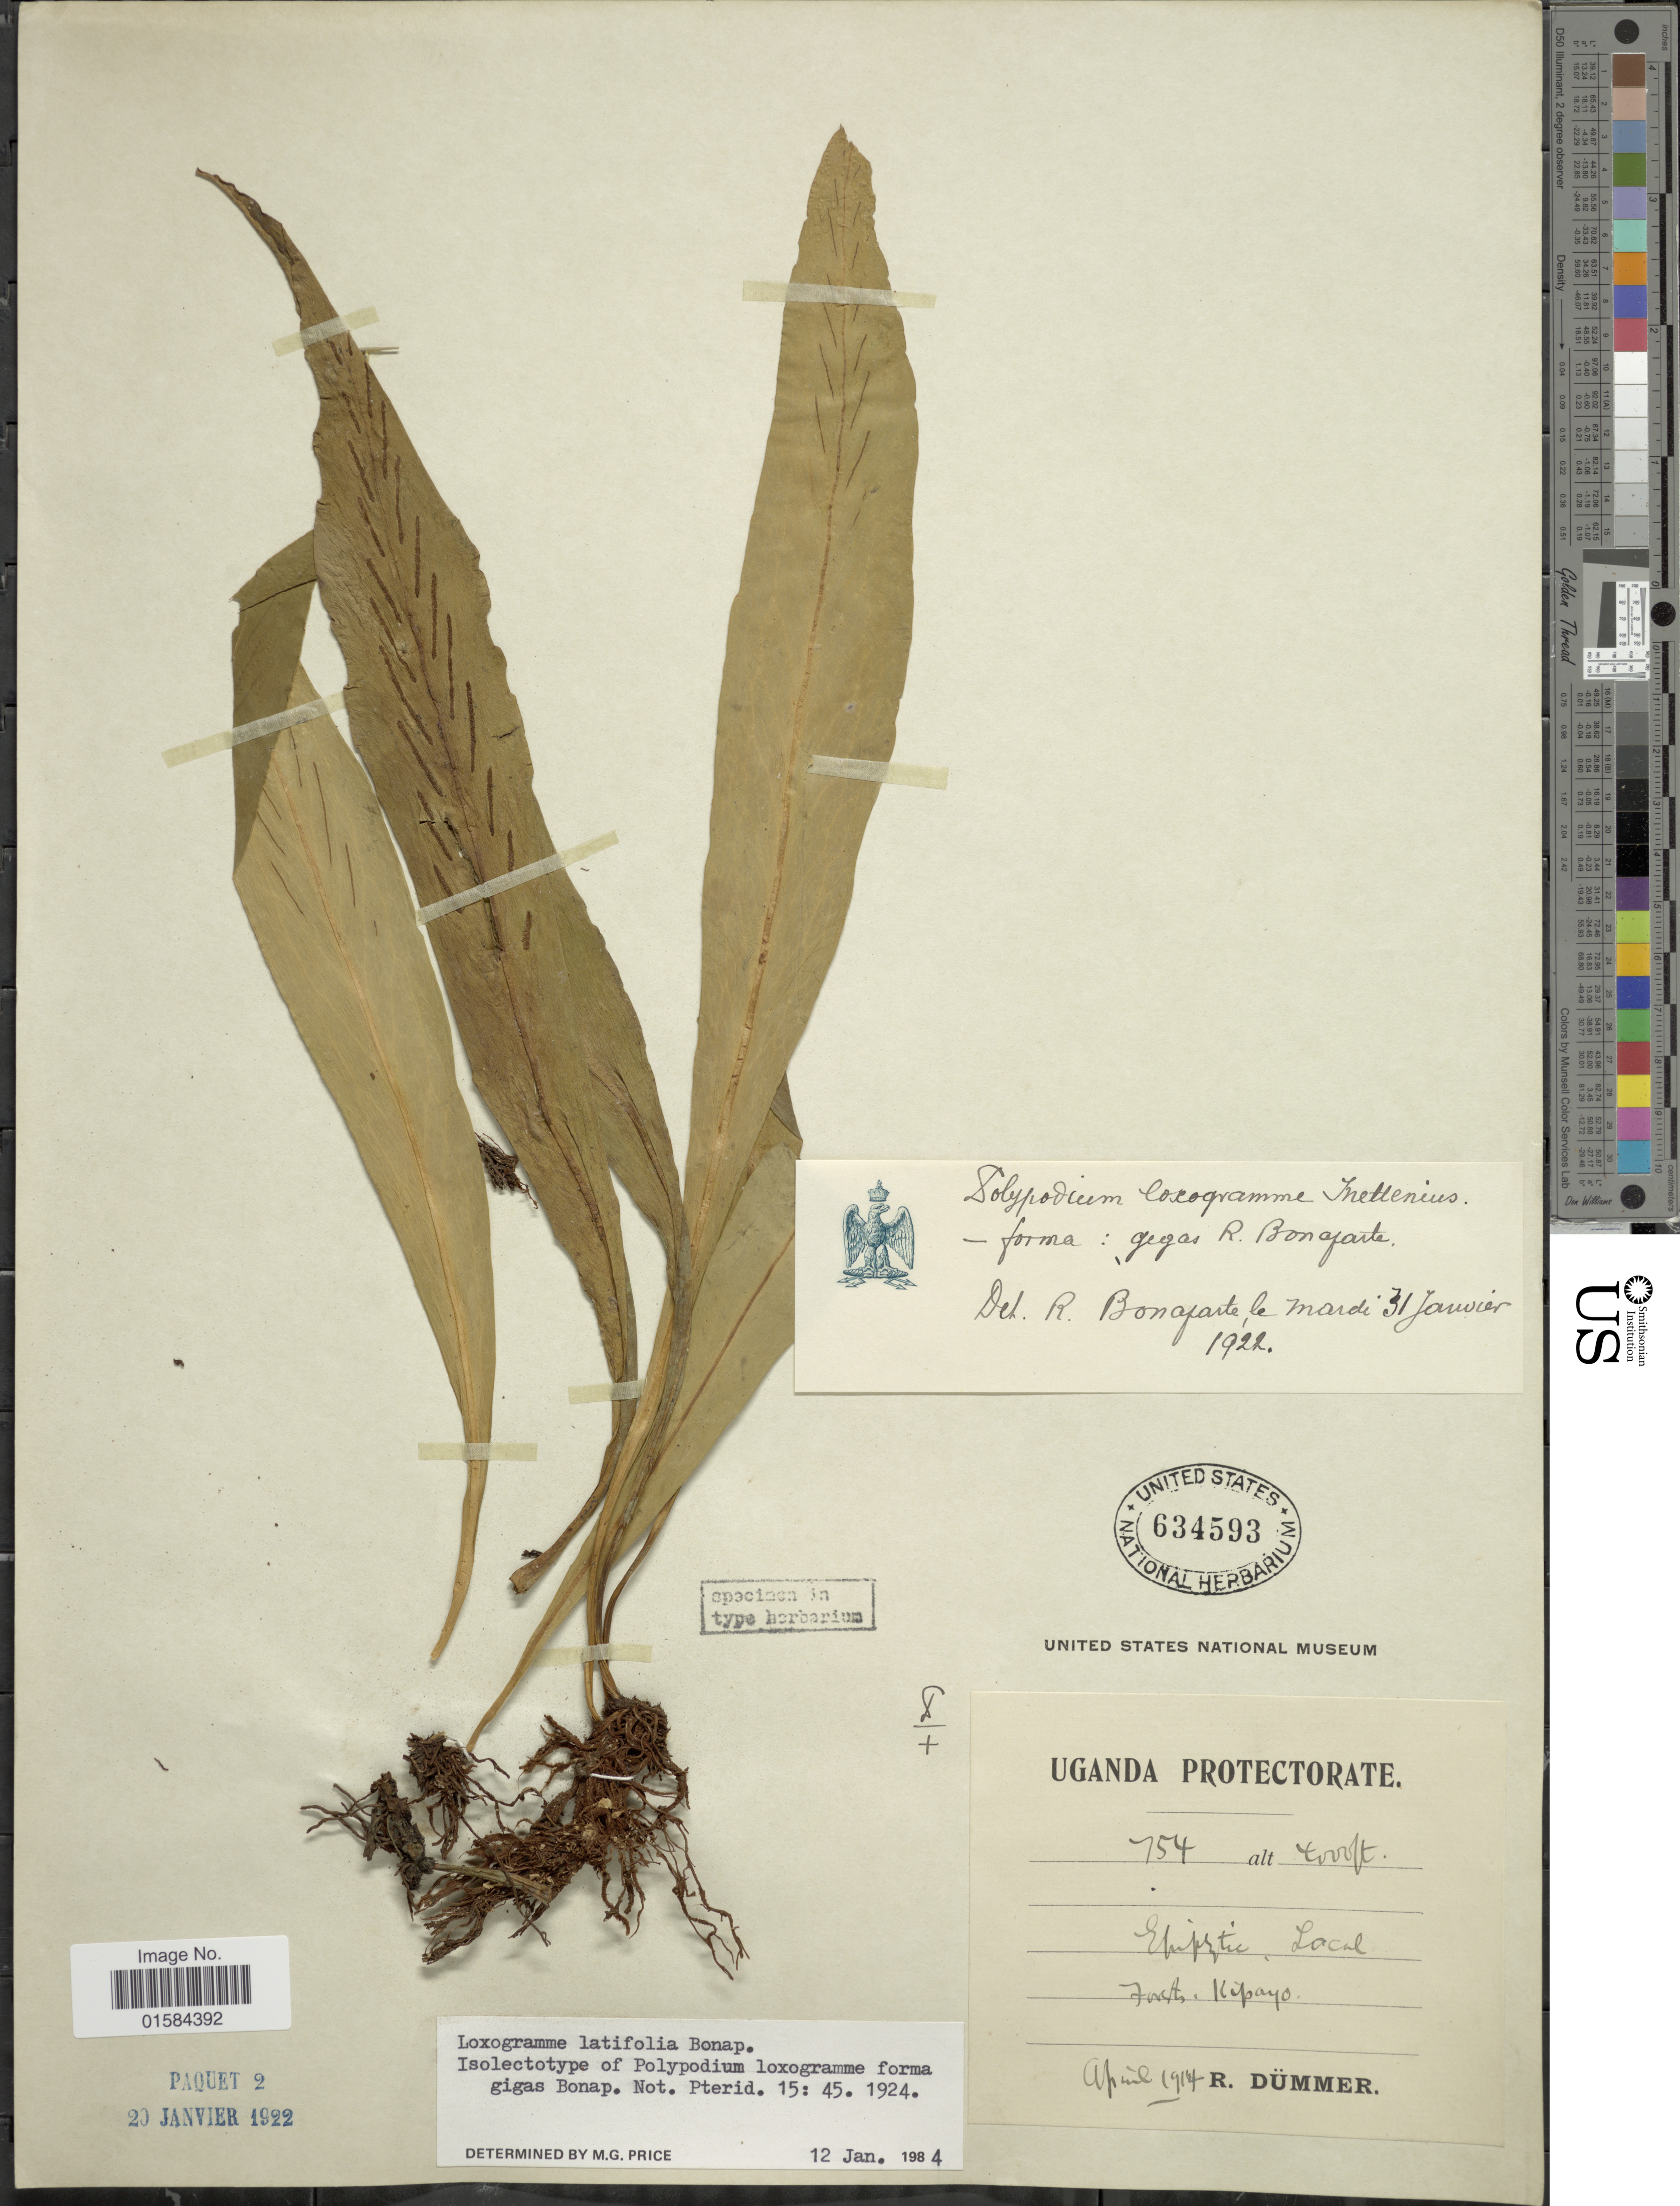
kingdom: Plantae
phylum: Tracheophyta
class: Polypodiopsida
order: Polypodiales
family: Polypodiaceae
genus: Loxogramme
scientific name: Loxogramme latifolia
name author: Bonap.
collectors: R. A. Dümmer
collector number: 754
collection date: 1914-04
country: Uganda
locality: Uganda Protectorate, Forests Kipayo.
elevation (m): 1219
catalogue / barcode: US 634593